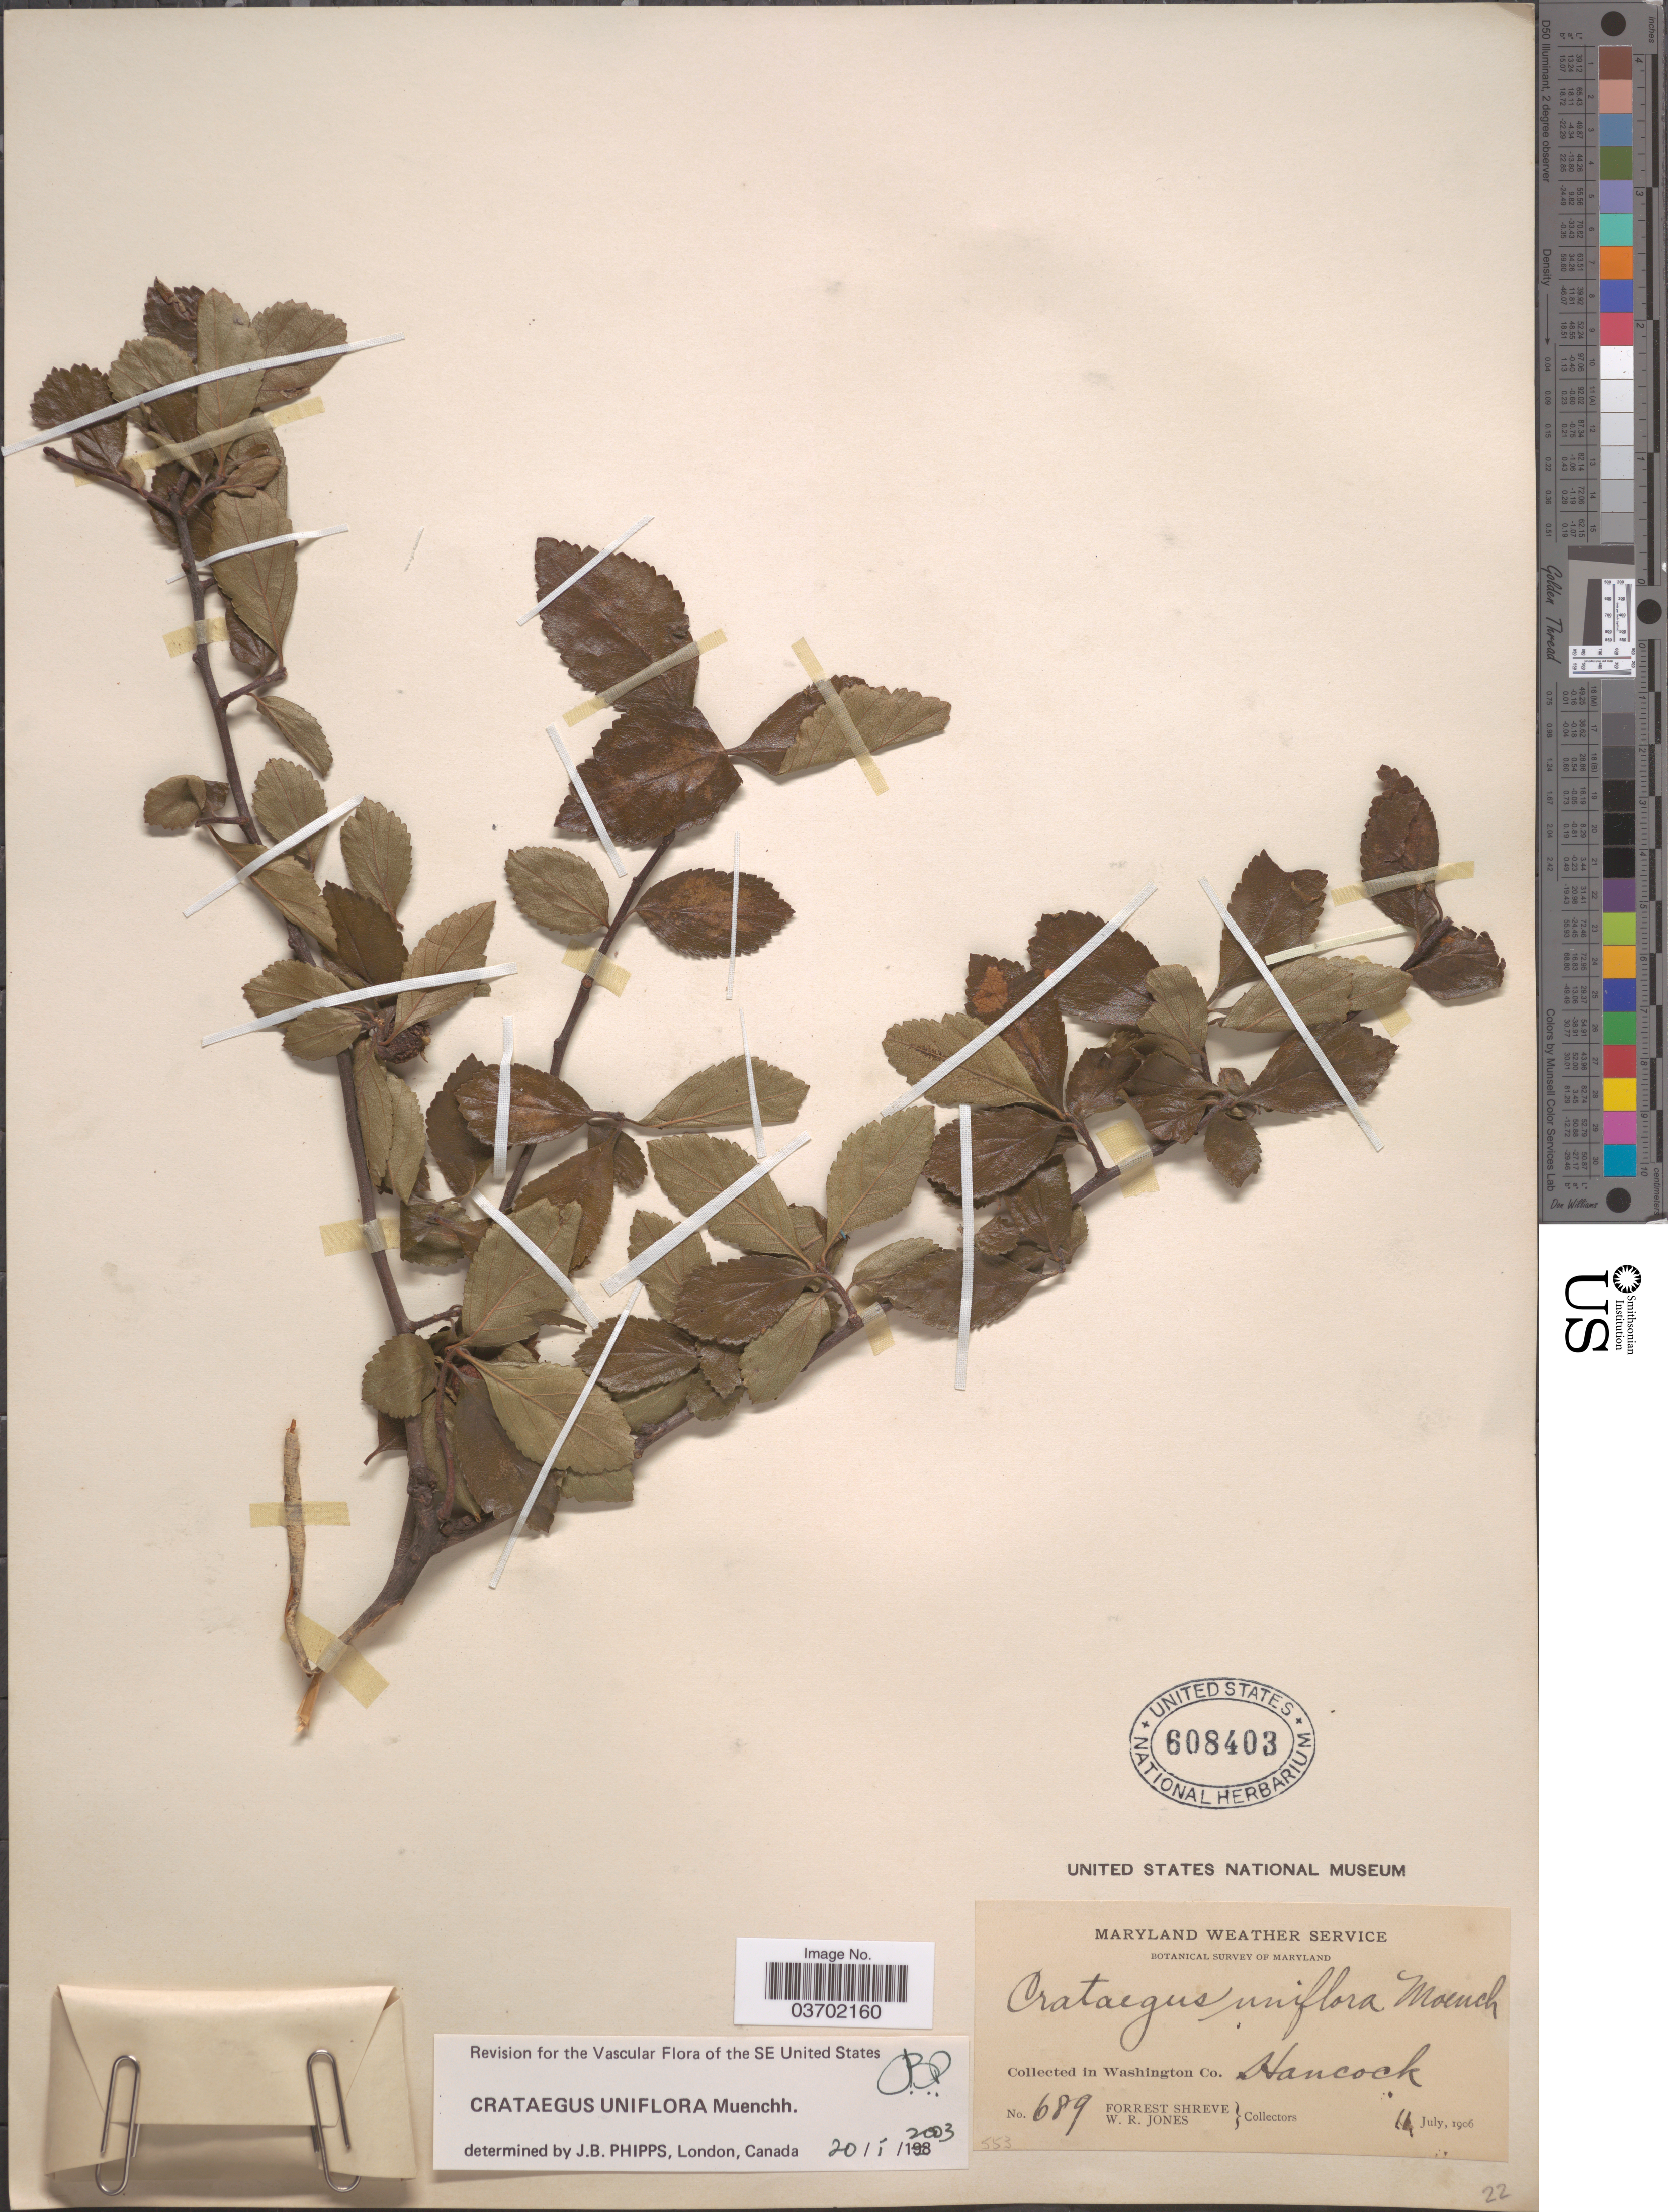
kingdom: Plantae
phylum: Tracheophyta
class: Magnoliopsida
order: Rosales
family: Rosaceae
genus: Crataegus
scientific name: Crataegus uniflora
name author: Münchh.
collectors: F. Shreve & W. R. Jones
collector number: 689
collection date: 1906-07-14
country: United States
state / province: Maryland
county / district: Washington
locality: Washington Co. Hancock.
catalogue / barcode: US 608403